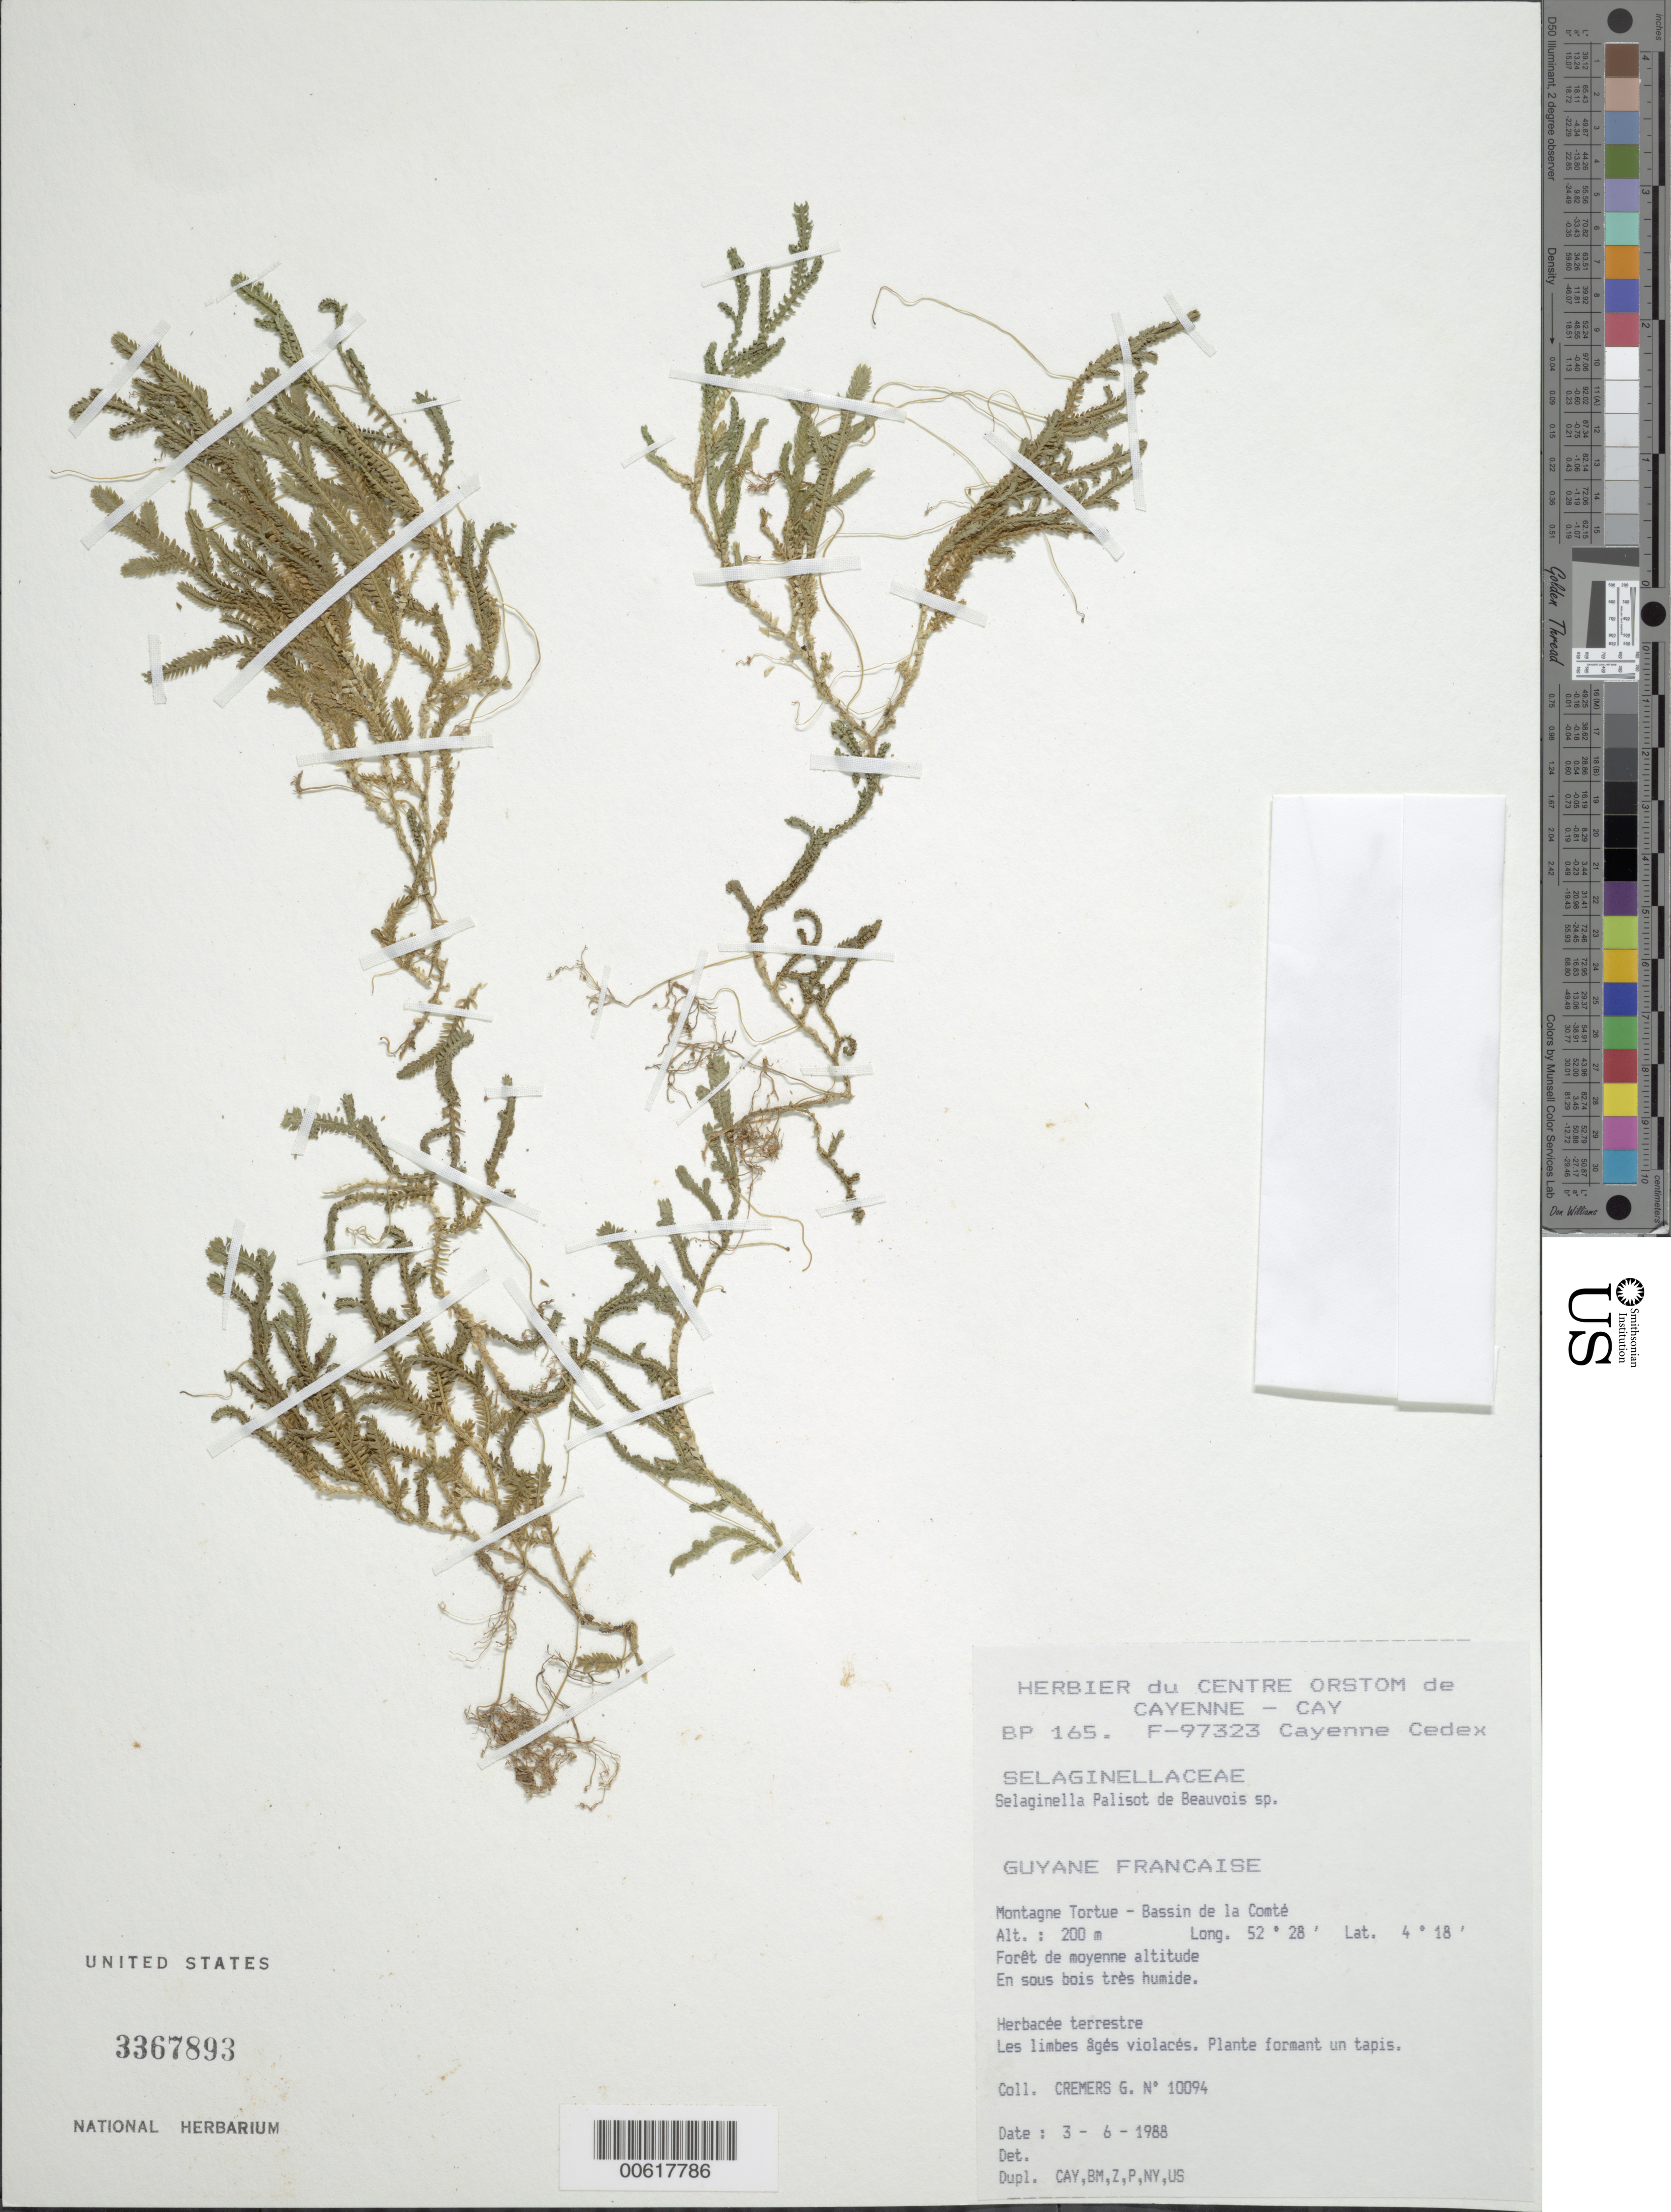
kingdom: Plantae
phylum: Tracheophyta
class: Lycopodiopsida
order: Selaginellales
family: Selaginellaceae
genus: Selaginella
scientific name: Selaginella sp.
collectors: G. Cremers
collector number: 10094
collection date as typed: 3-Jun-88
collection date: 1988-06-03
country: French Guiana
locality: Montagne Tortue, Bassin de la Comte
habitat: Foret de moyenne altitude; en sous bois tres humide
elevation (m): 200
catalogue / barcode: US 3367893